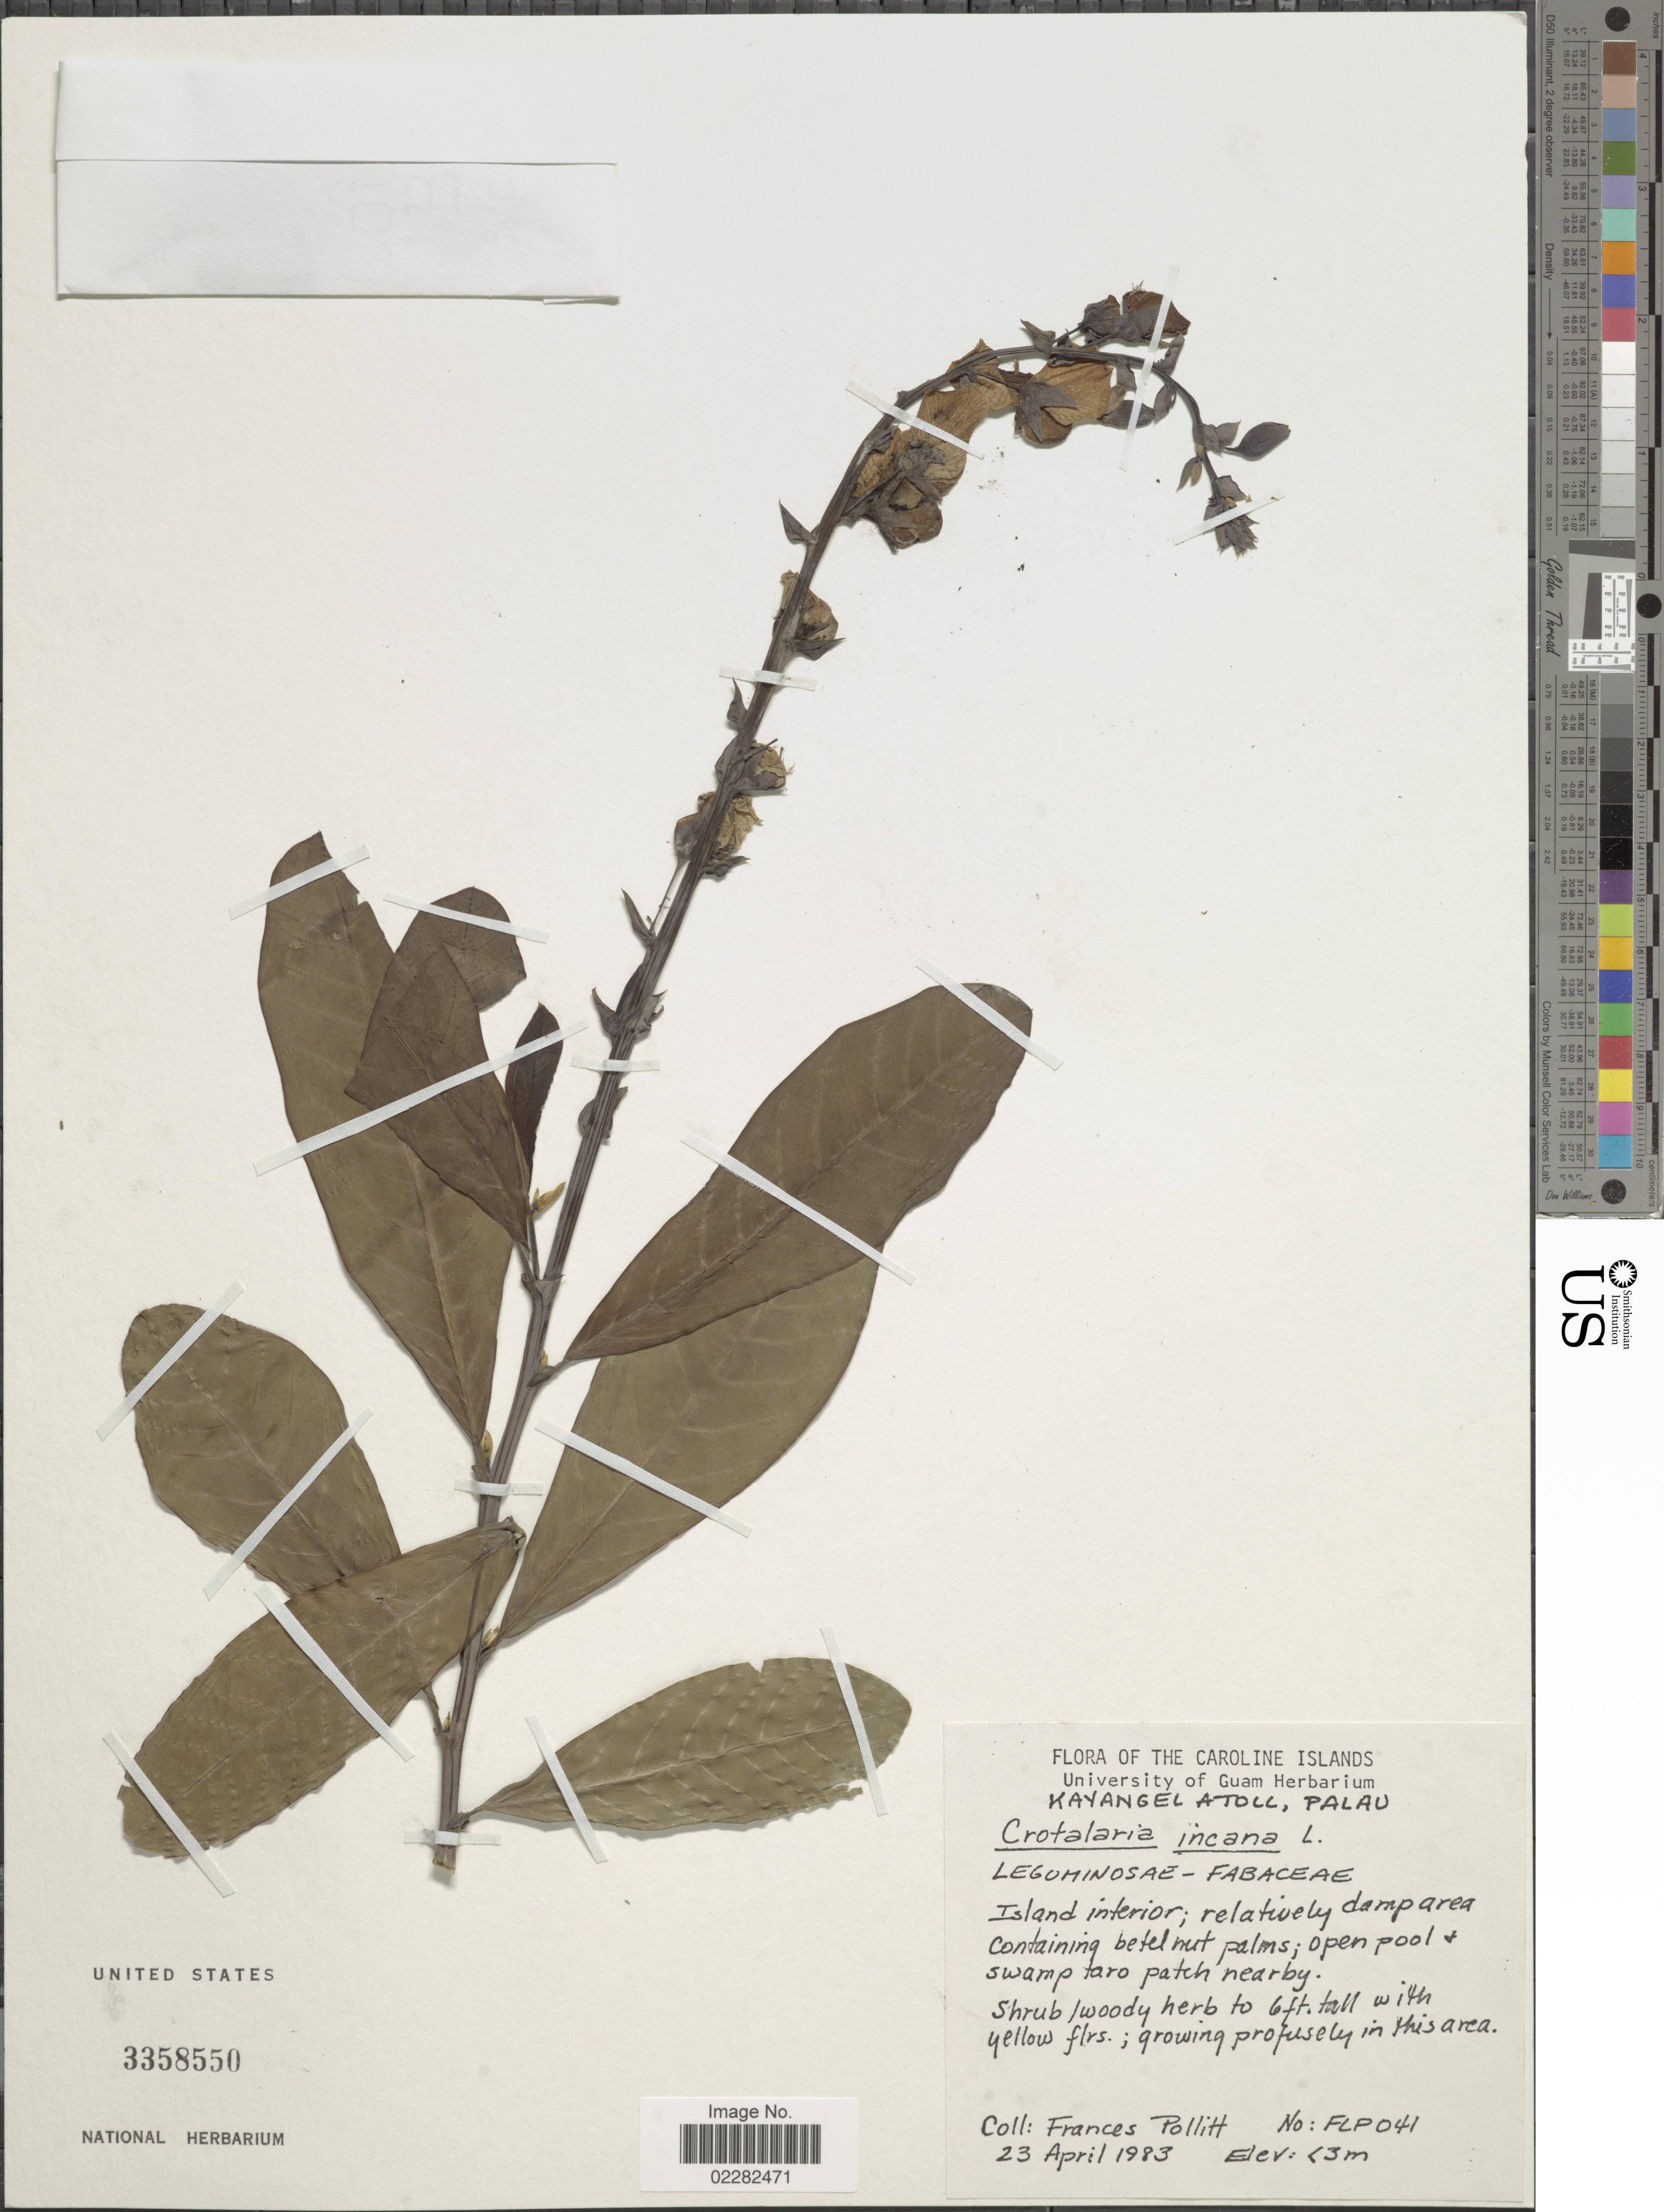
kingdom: Plantae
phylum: Tracheophyta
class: Magnoliopsida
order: Fabales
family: Fabaceae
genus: Crotalaria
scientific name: Crotalaria incana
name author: L.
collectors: F. Pollitt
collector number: FLP041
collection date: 1983-04-23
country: Palau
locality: Kayangel Atoll, Palau, Island inerior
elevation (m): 3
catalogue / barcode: US 3358550